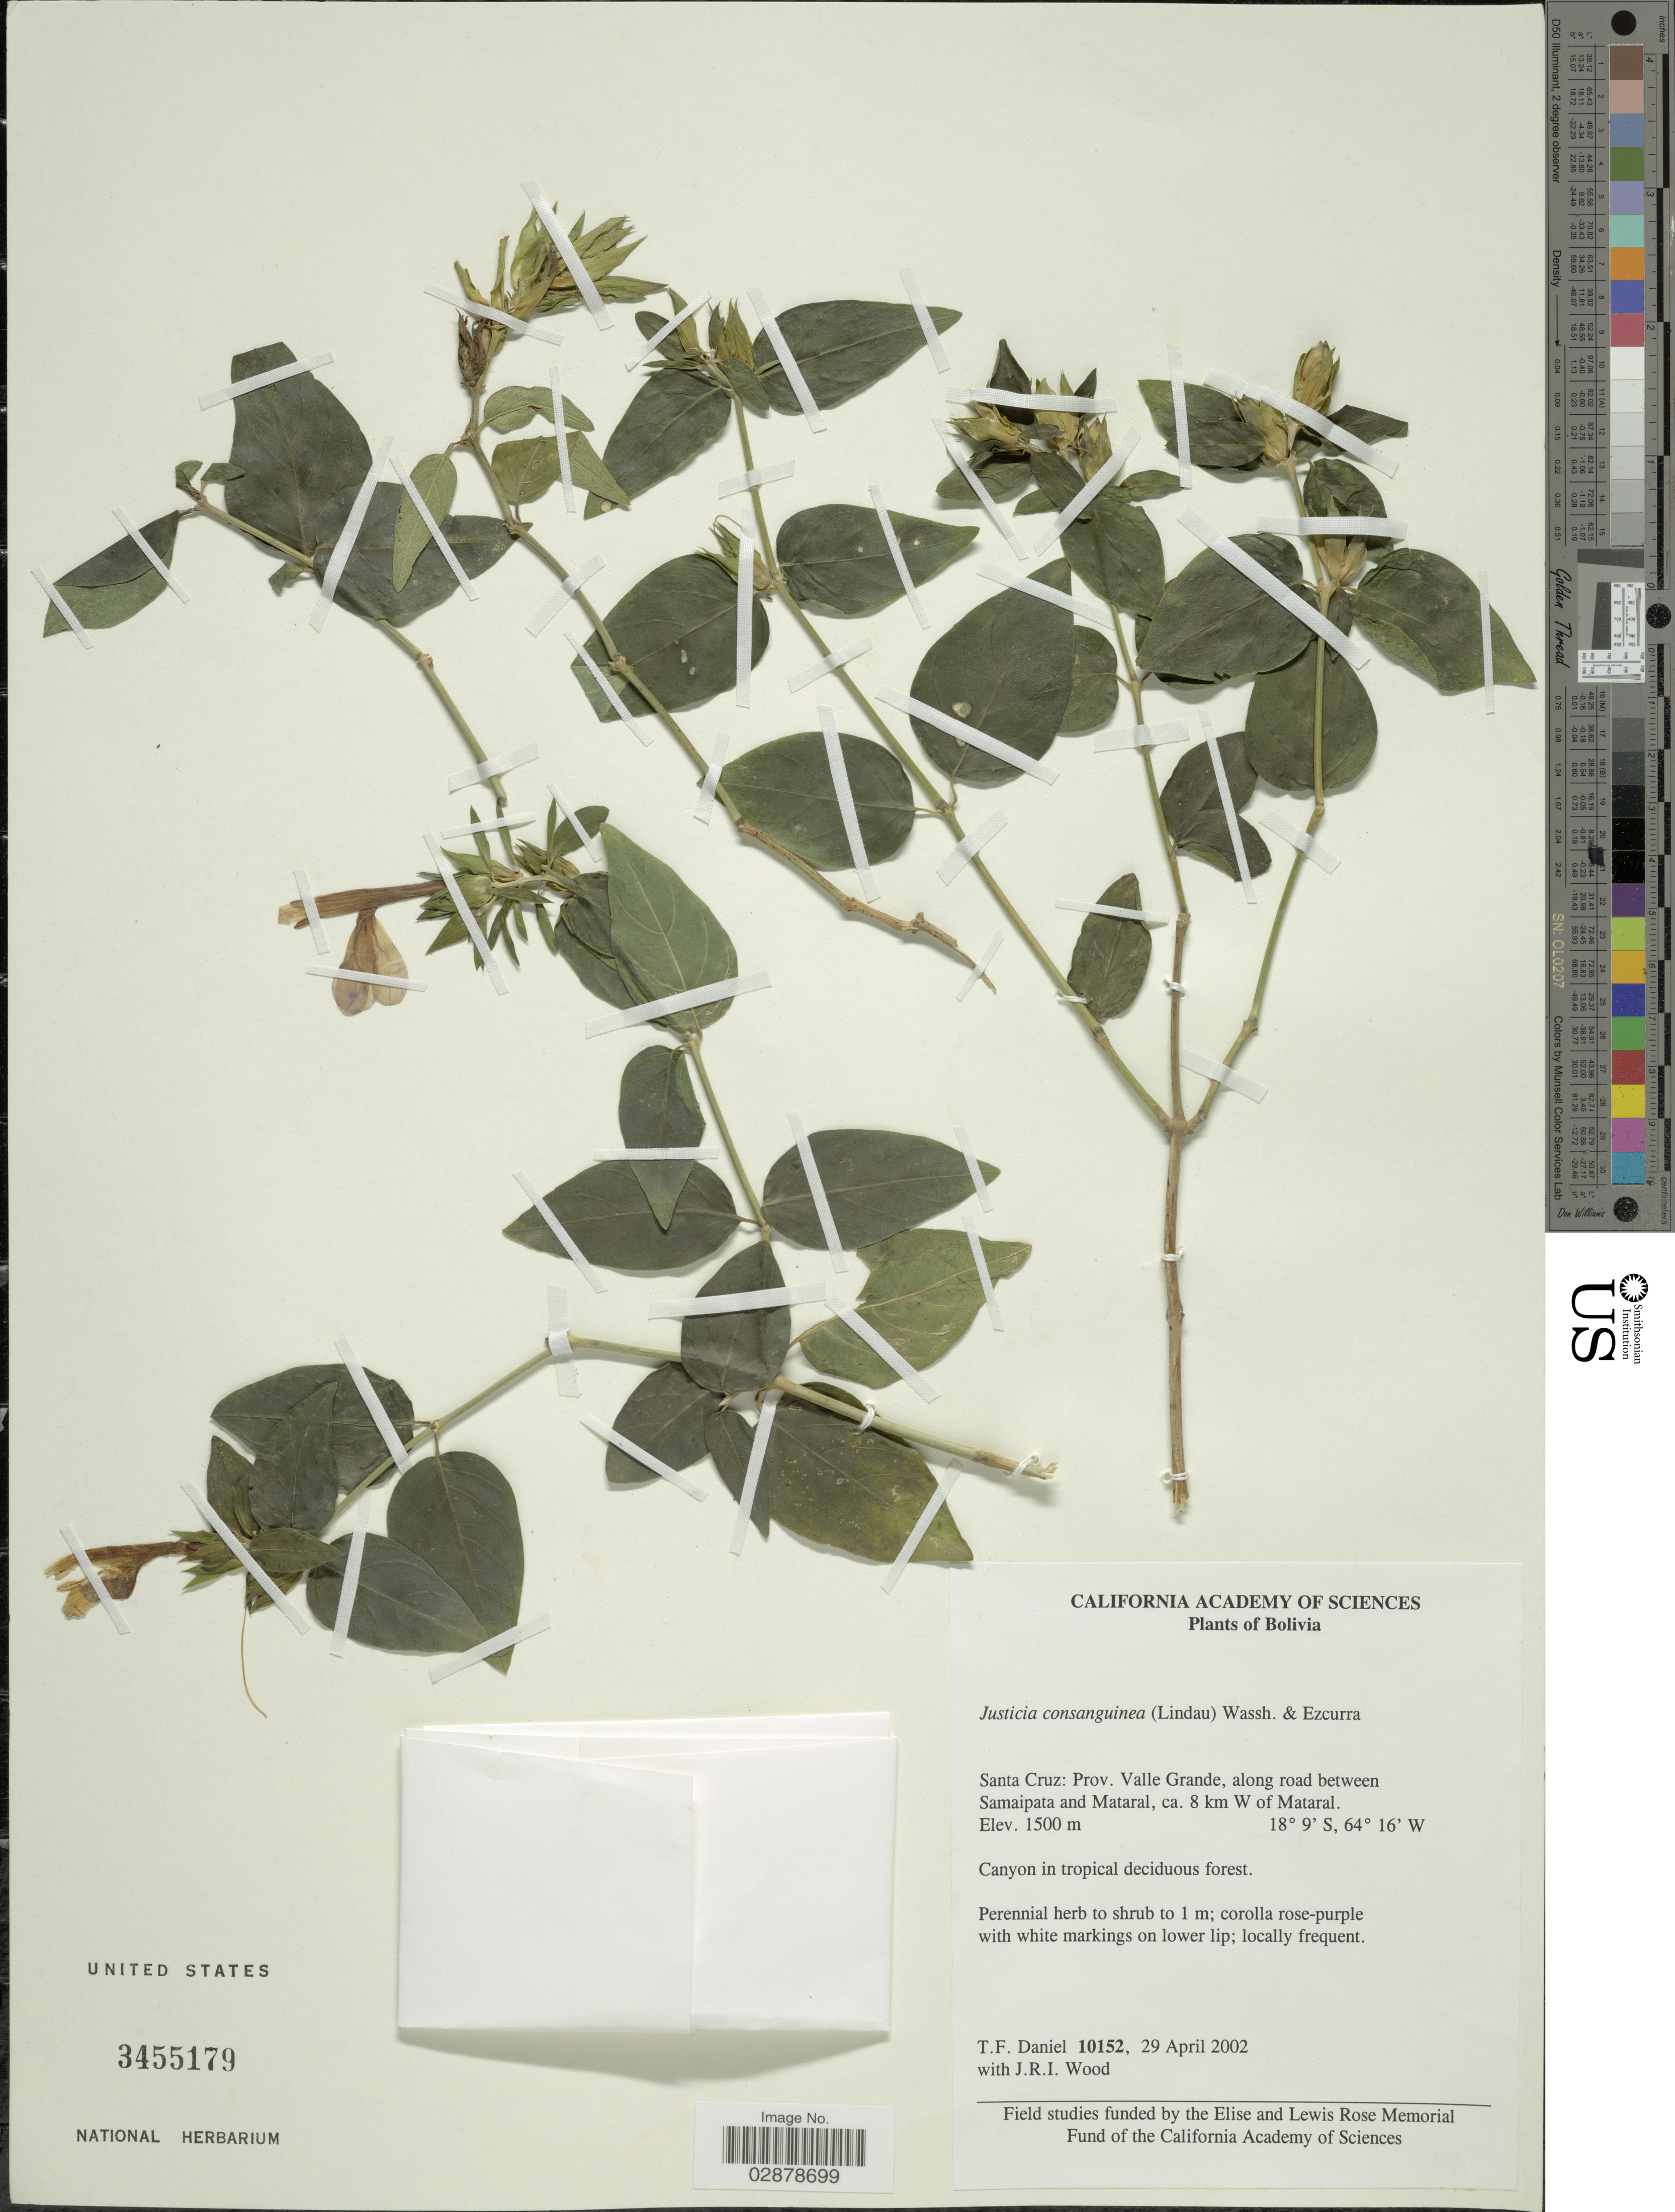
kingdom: Plantae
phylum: Tracheophyta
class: Magnoliopsida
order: Lamiales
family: Acanthaceae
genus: Justicia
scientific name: Justicia consanguinea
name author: (Lindau) Wassh. & C. Ezcurra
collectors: T. F. Daniel & J. R. I. Wood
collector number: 10152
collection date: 2002-04-29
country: Bolivia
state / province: Santa Cruz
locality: Prov. Valle Grande, along road between Samaipata and Mataral, ca. 8 km W of Mataral.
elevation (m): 1500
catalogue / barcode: US 3455179